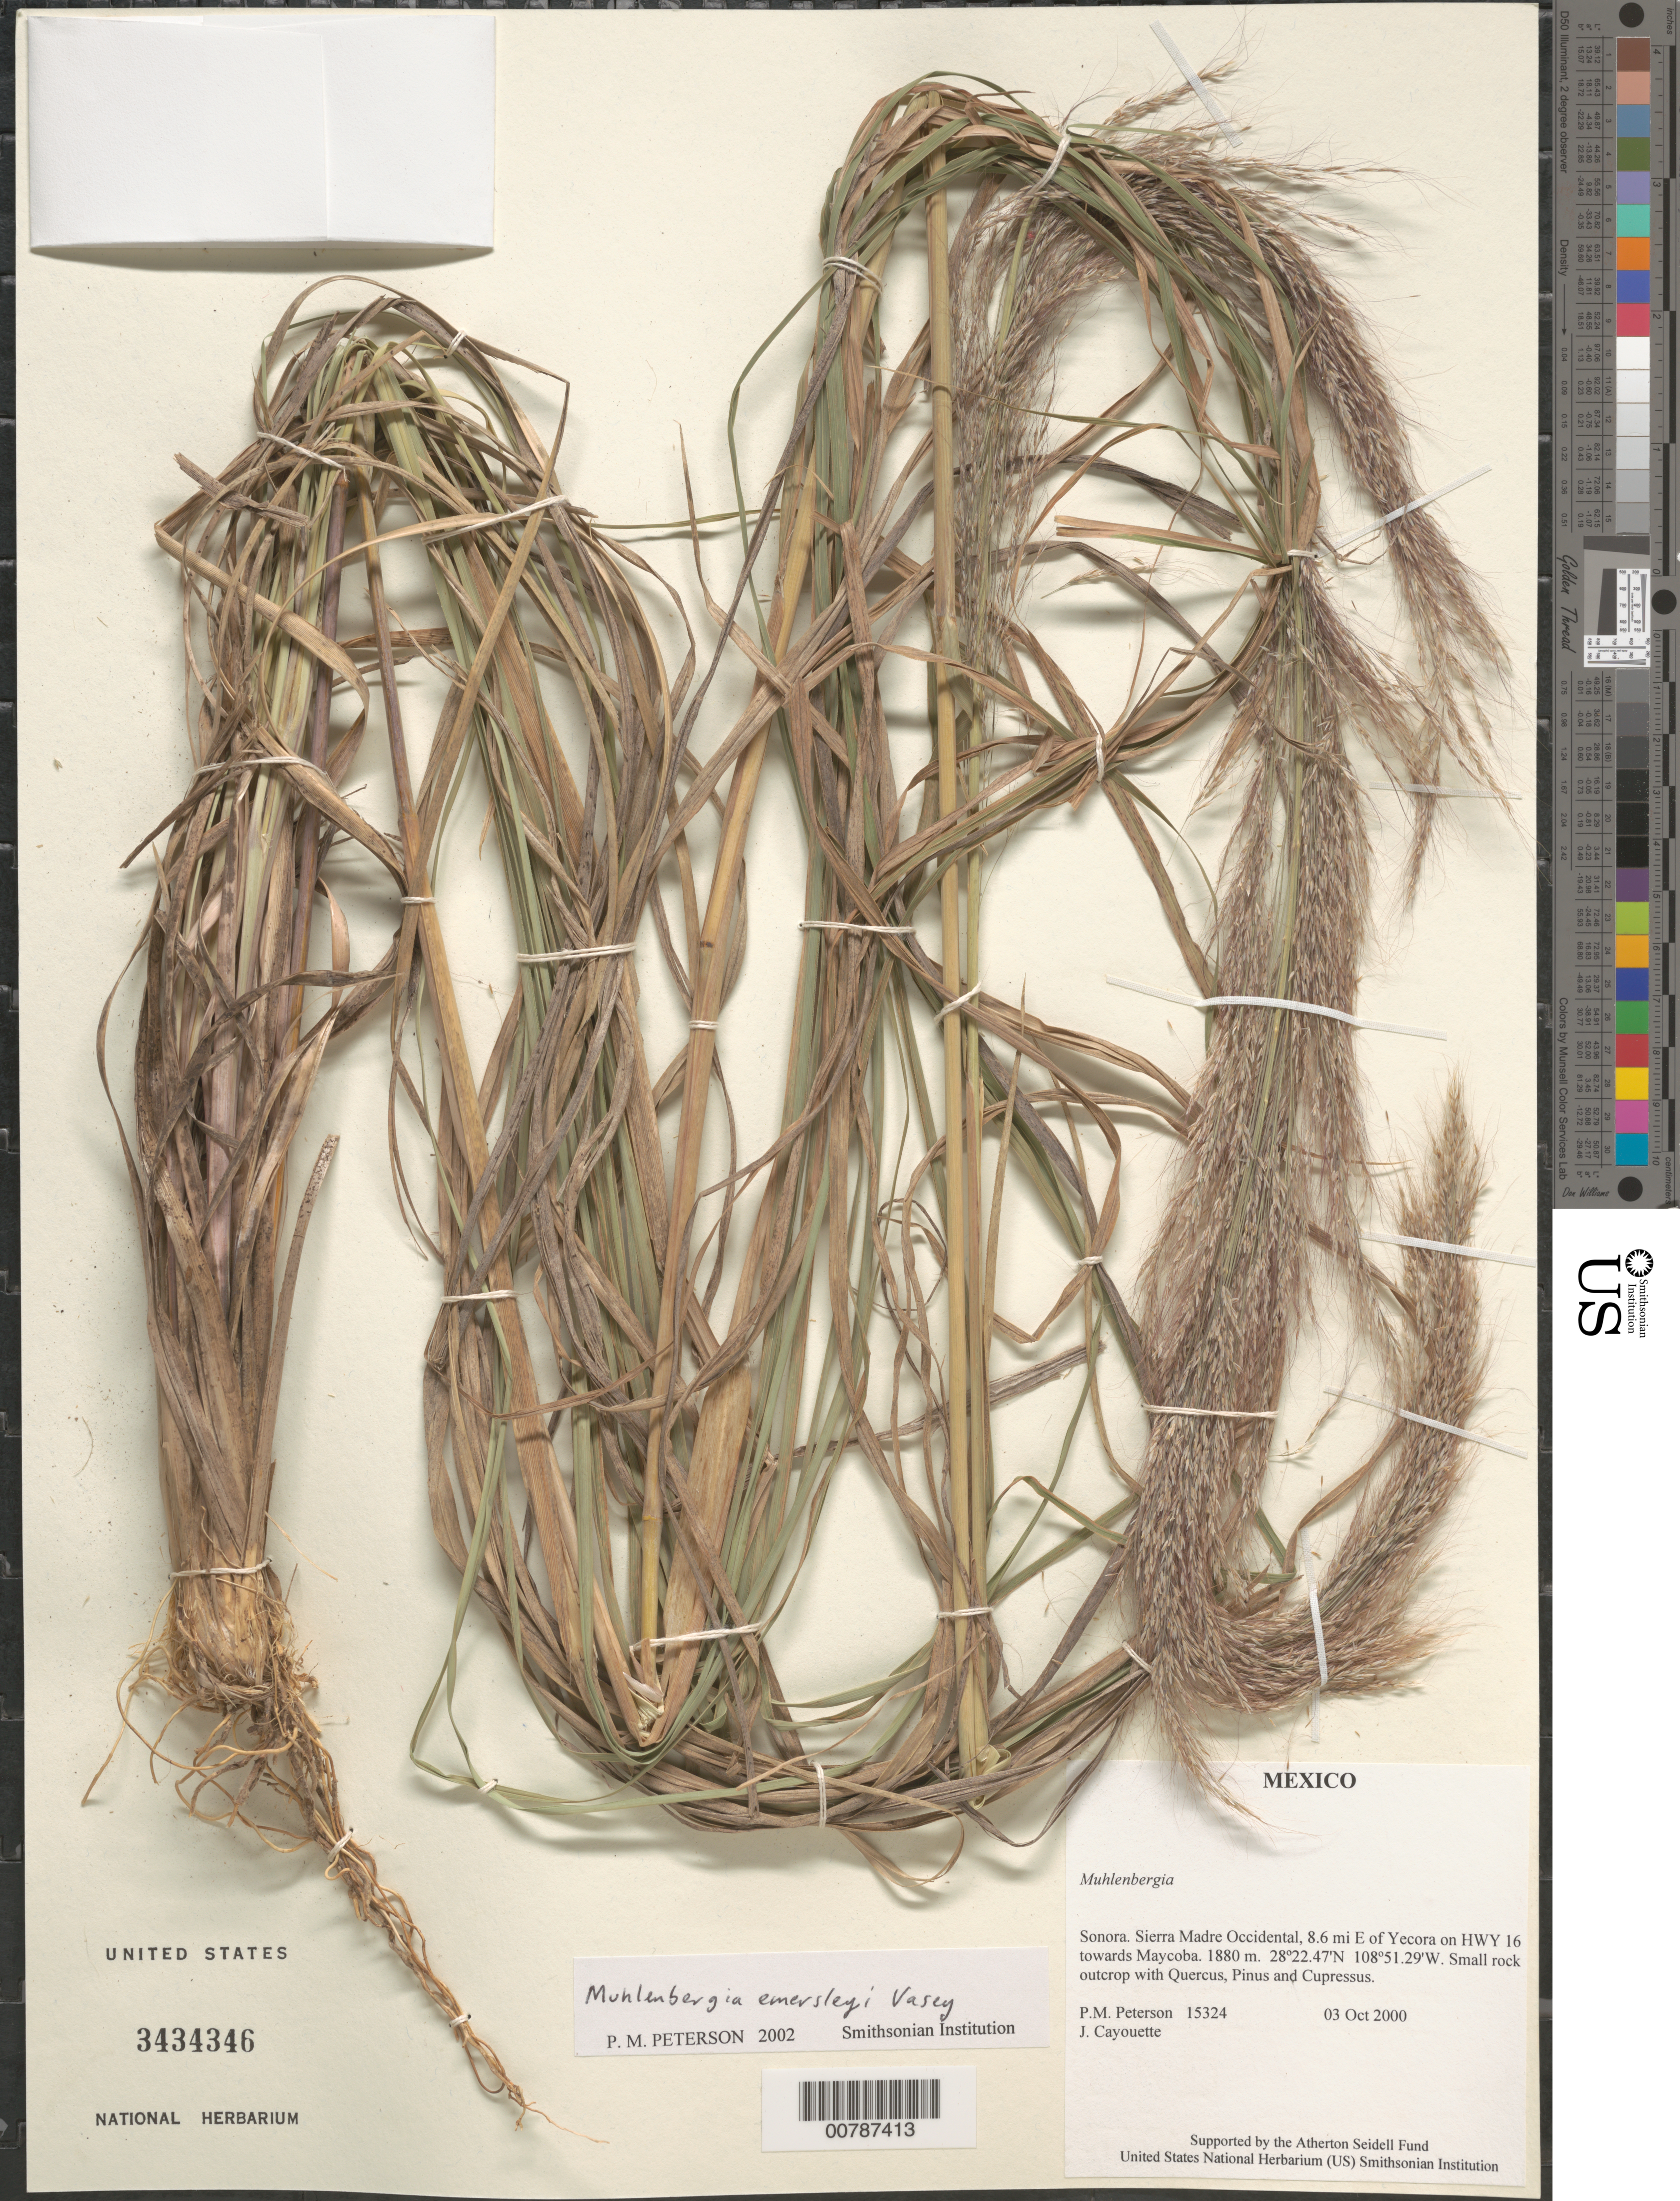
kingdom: Plantae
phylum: Tracheophyta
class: Liliopsida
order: Poales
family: Poaceae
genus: Muhlenbergia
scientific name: Muhlenbergia emersleyi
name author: Vasey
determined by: Peterson, Paul M., (BOT), Smithsonian Institution - National Museum of Natural History (UNITED STATES)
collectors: P. M. Peterson & J. Cayouette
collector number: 15324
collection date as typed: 03 Oct 2000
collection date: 2000-10-03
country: Mexico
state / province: Sonora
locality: Sierra Madre Occidental, 8.6 mi E of Yecora on HWY 16 towards Maycoba.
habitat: Small rock outcrop with Quercus, Pinus and Cupressus.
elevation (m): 1880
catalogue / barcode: US 3434346